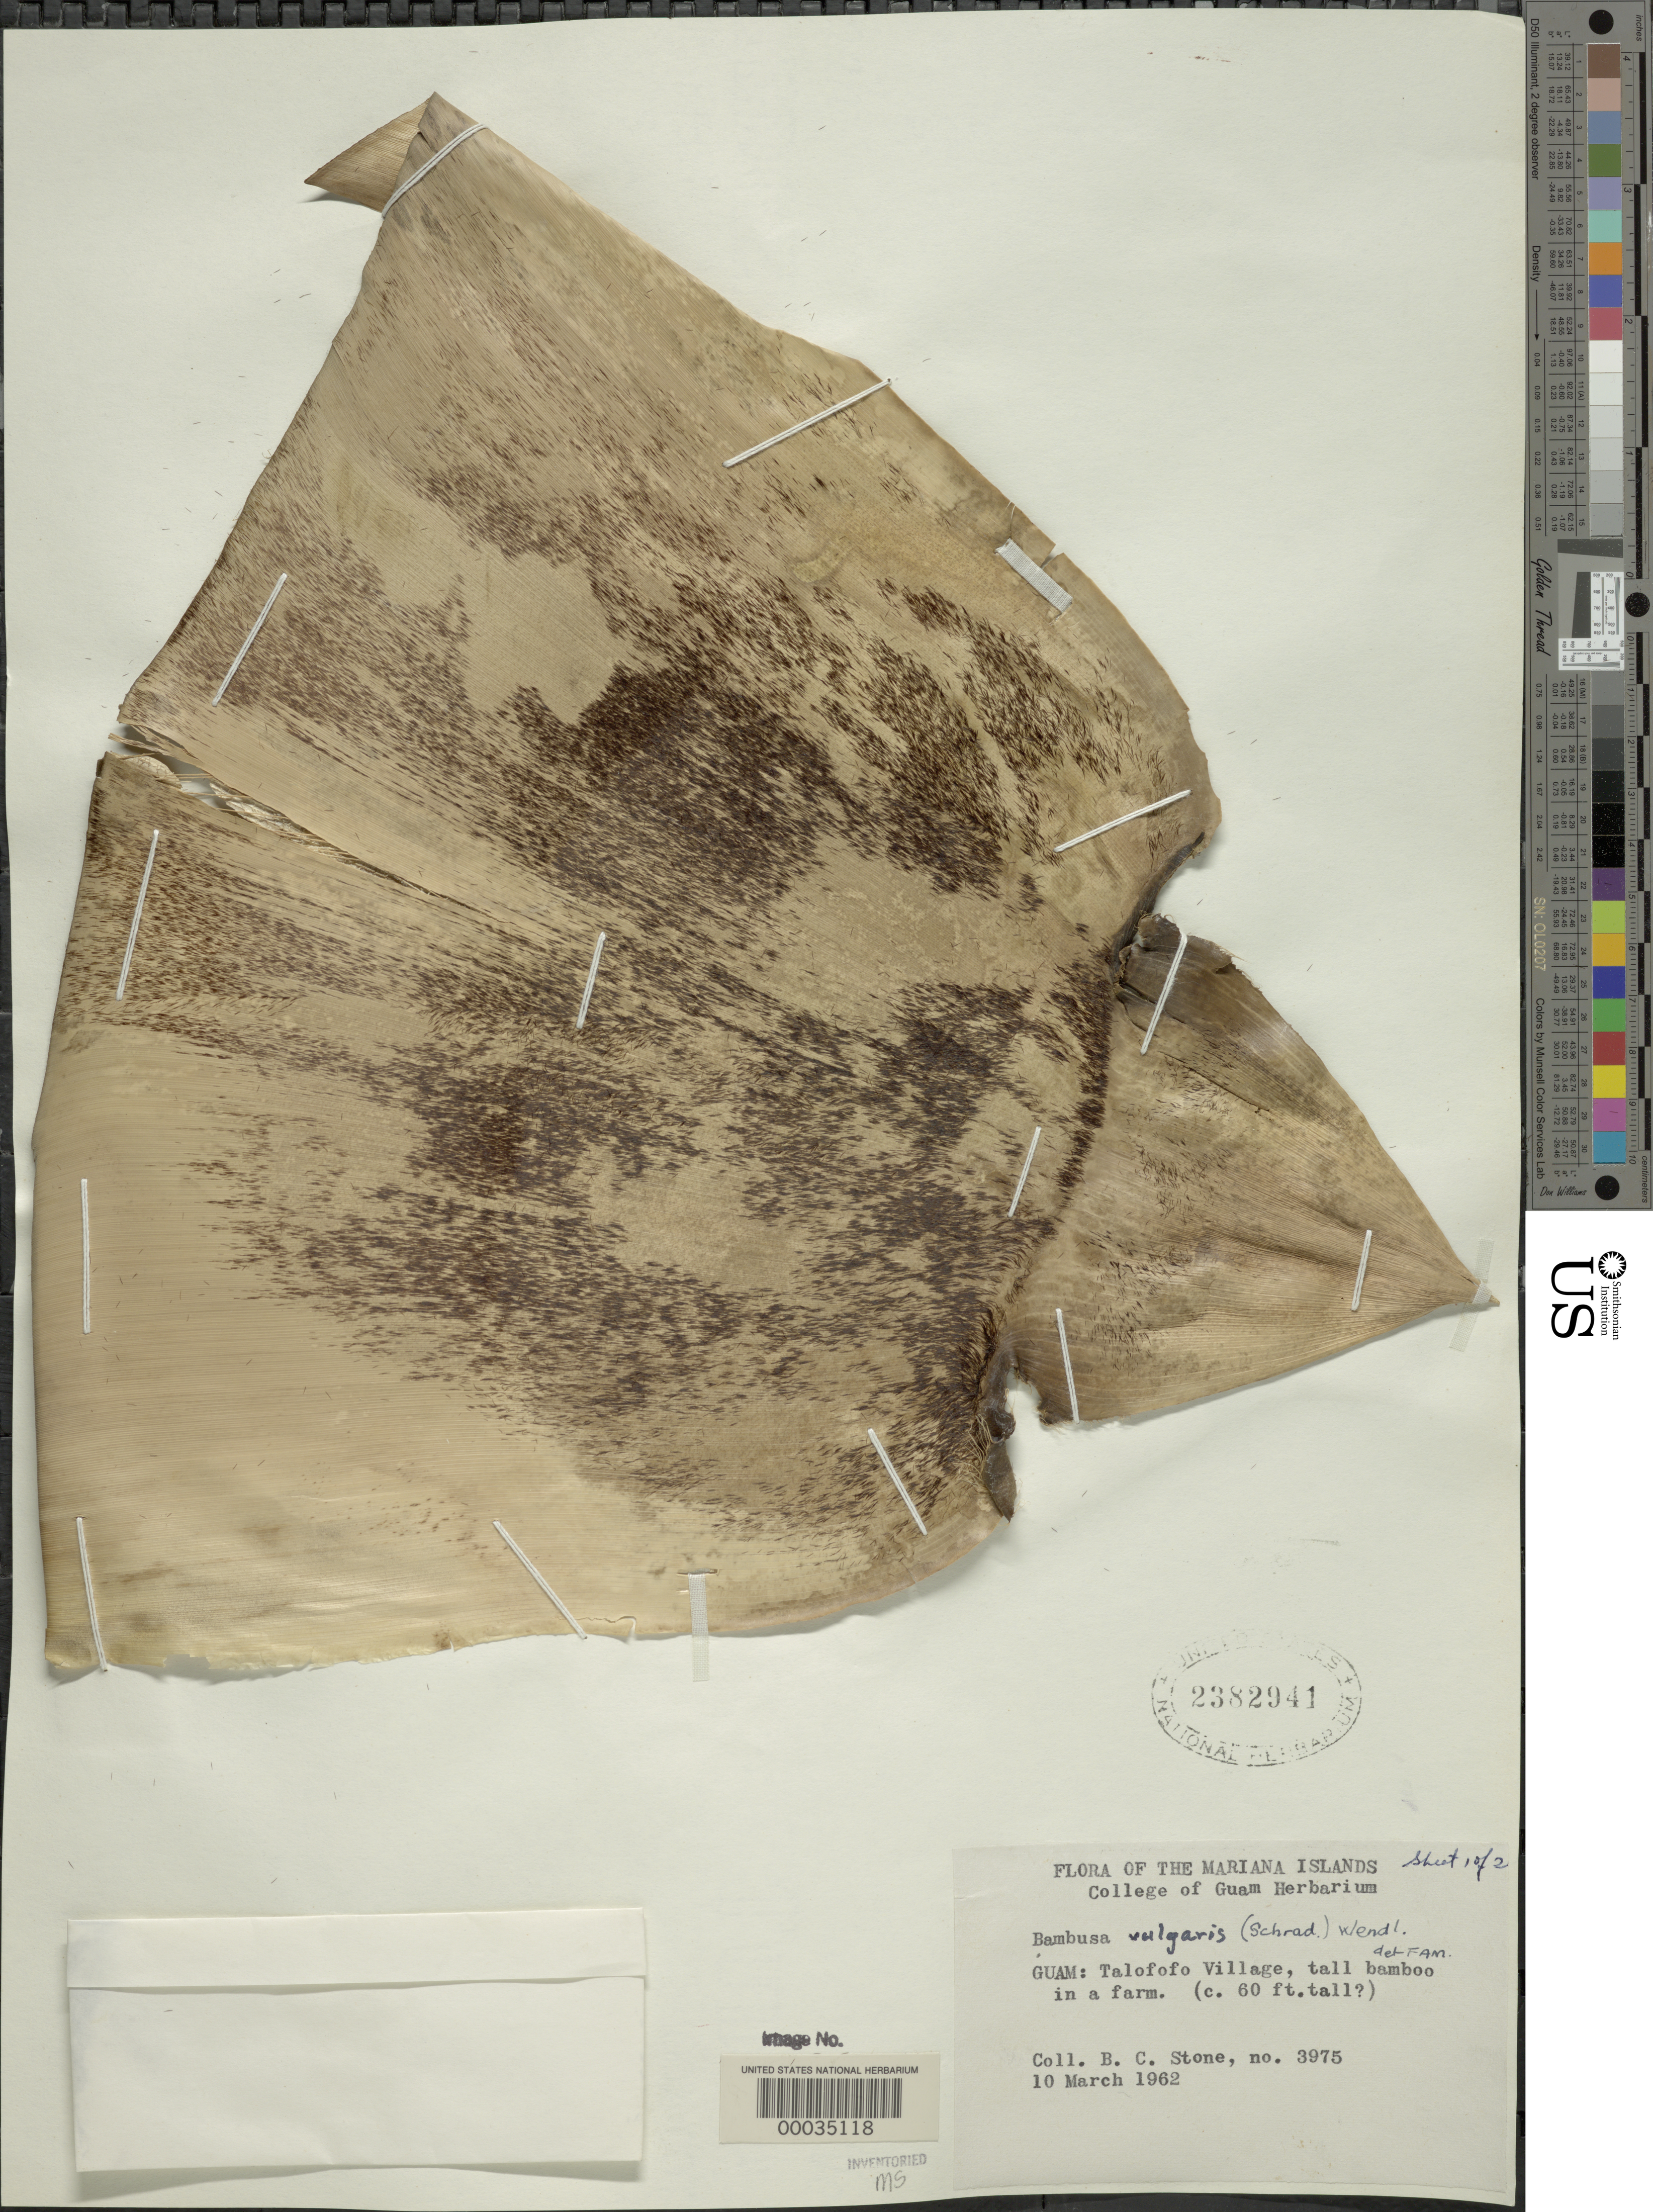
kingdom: Plantae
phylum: Tracheophyta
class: Liliopsida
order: Poales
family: Poaceae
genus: Bambusa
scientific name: Bambusa vulgaris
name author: Schrad. ex J.C. Wendl.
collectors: B. C. Stone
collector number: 3975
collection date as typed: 10 Mar 1962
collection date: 1962-03-10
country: Guam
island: Guam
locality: Talofofo village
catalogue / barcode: US 2382941